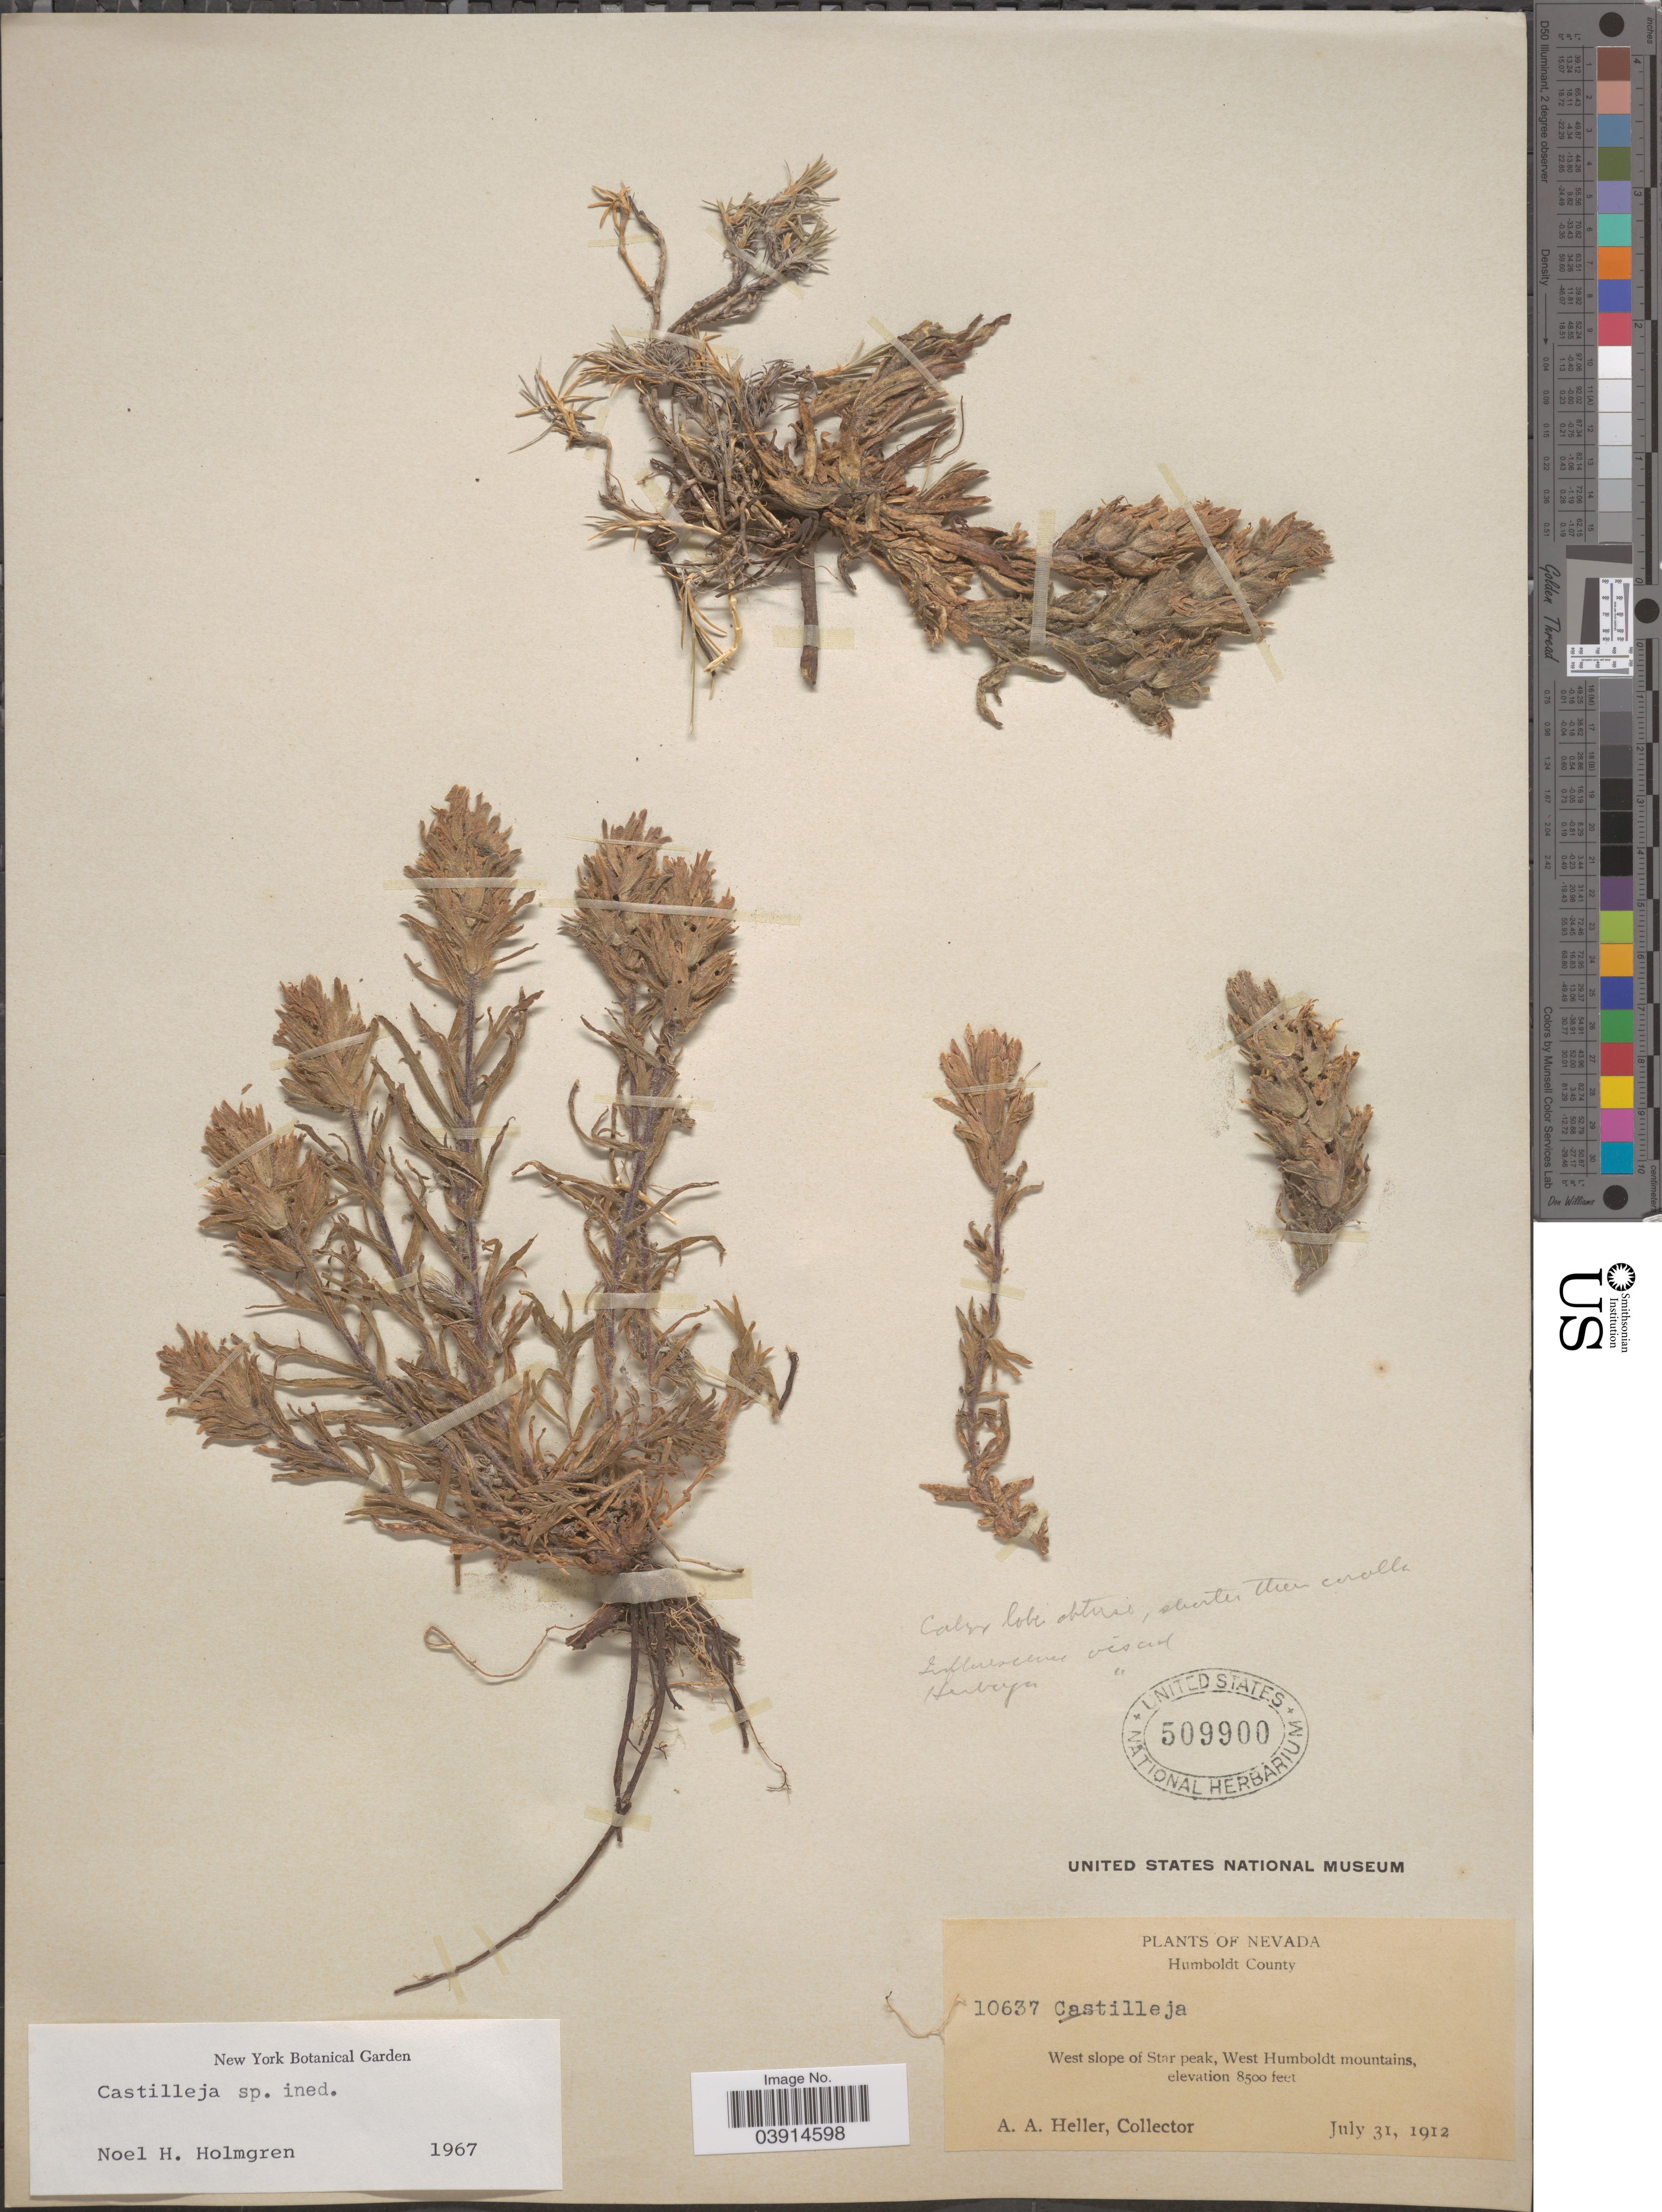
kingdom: Plantae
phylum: Tracheophyta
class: Magnoliopsida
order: Lamiales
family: Orobanchaceae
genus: Castilleja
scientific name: Castilleja sp.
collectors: A. A. Heller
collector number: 10637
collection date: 1912-07-31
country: United States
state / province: Nevada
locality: Humboldt County. West slope of Star peak, West Humboldt mountains.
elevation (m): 2591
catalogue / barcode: US 509900